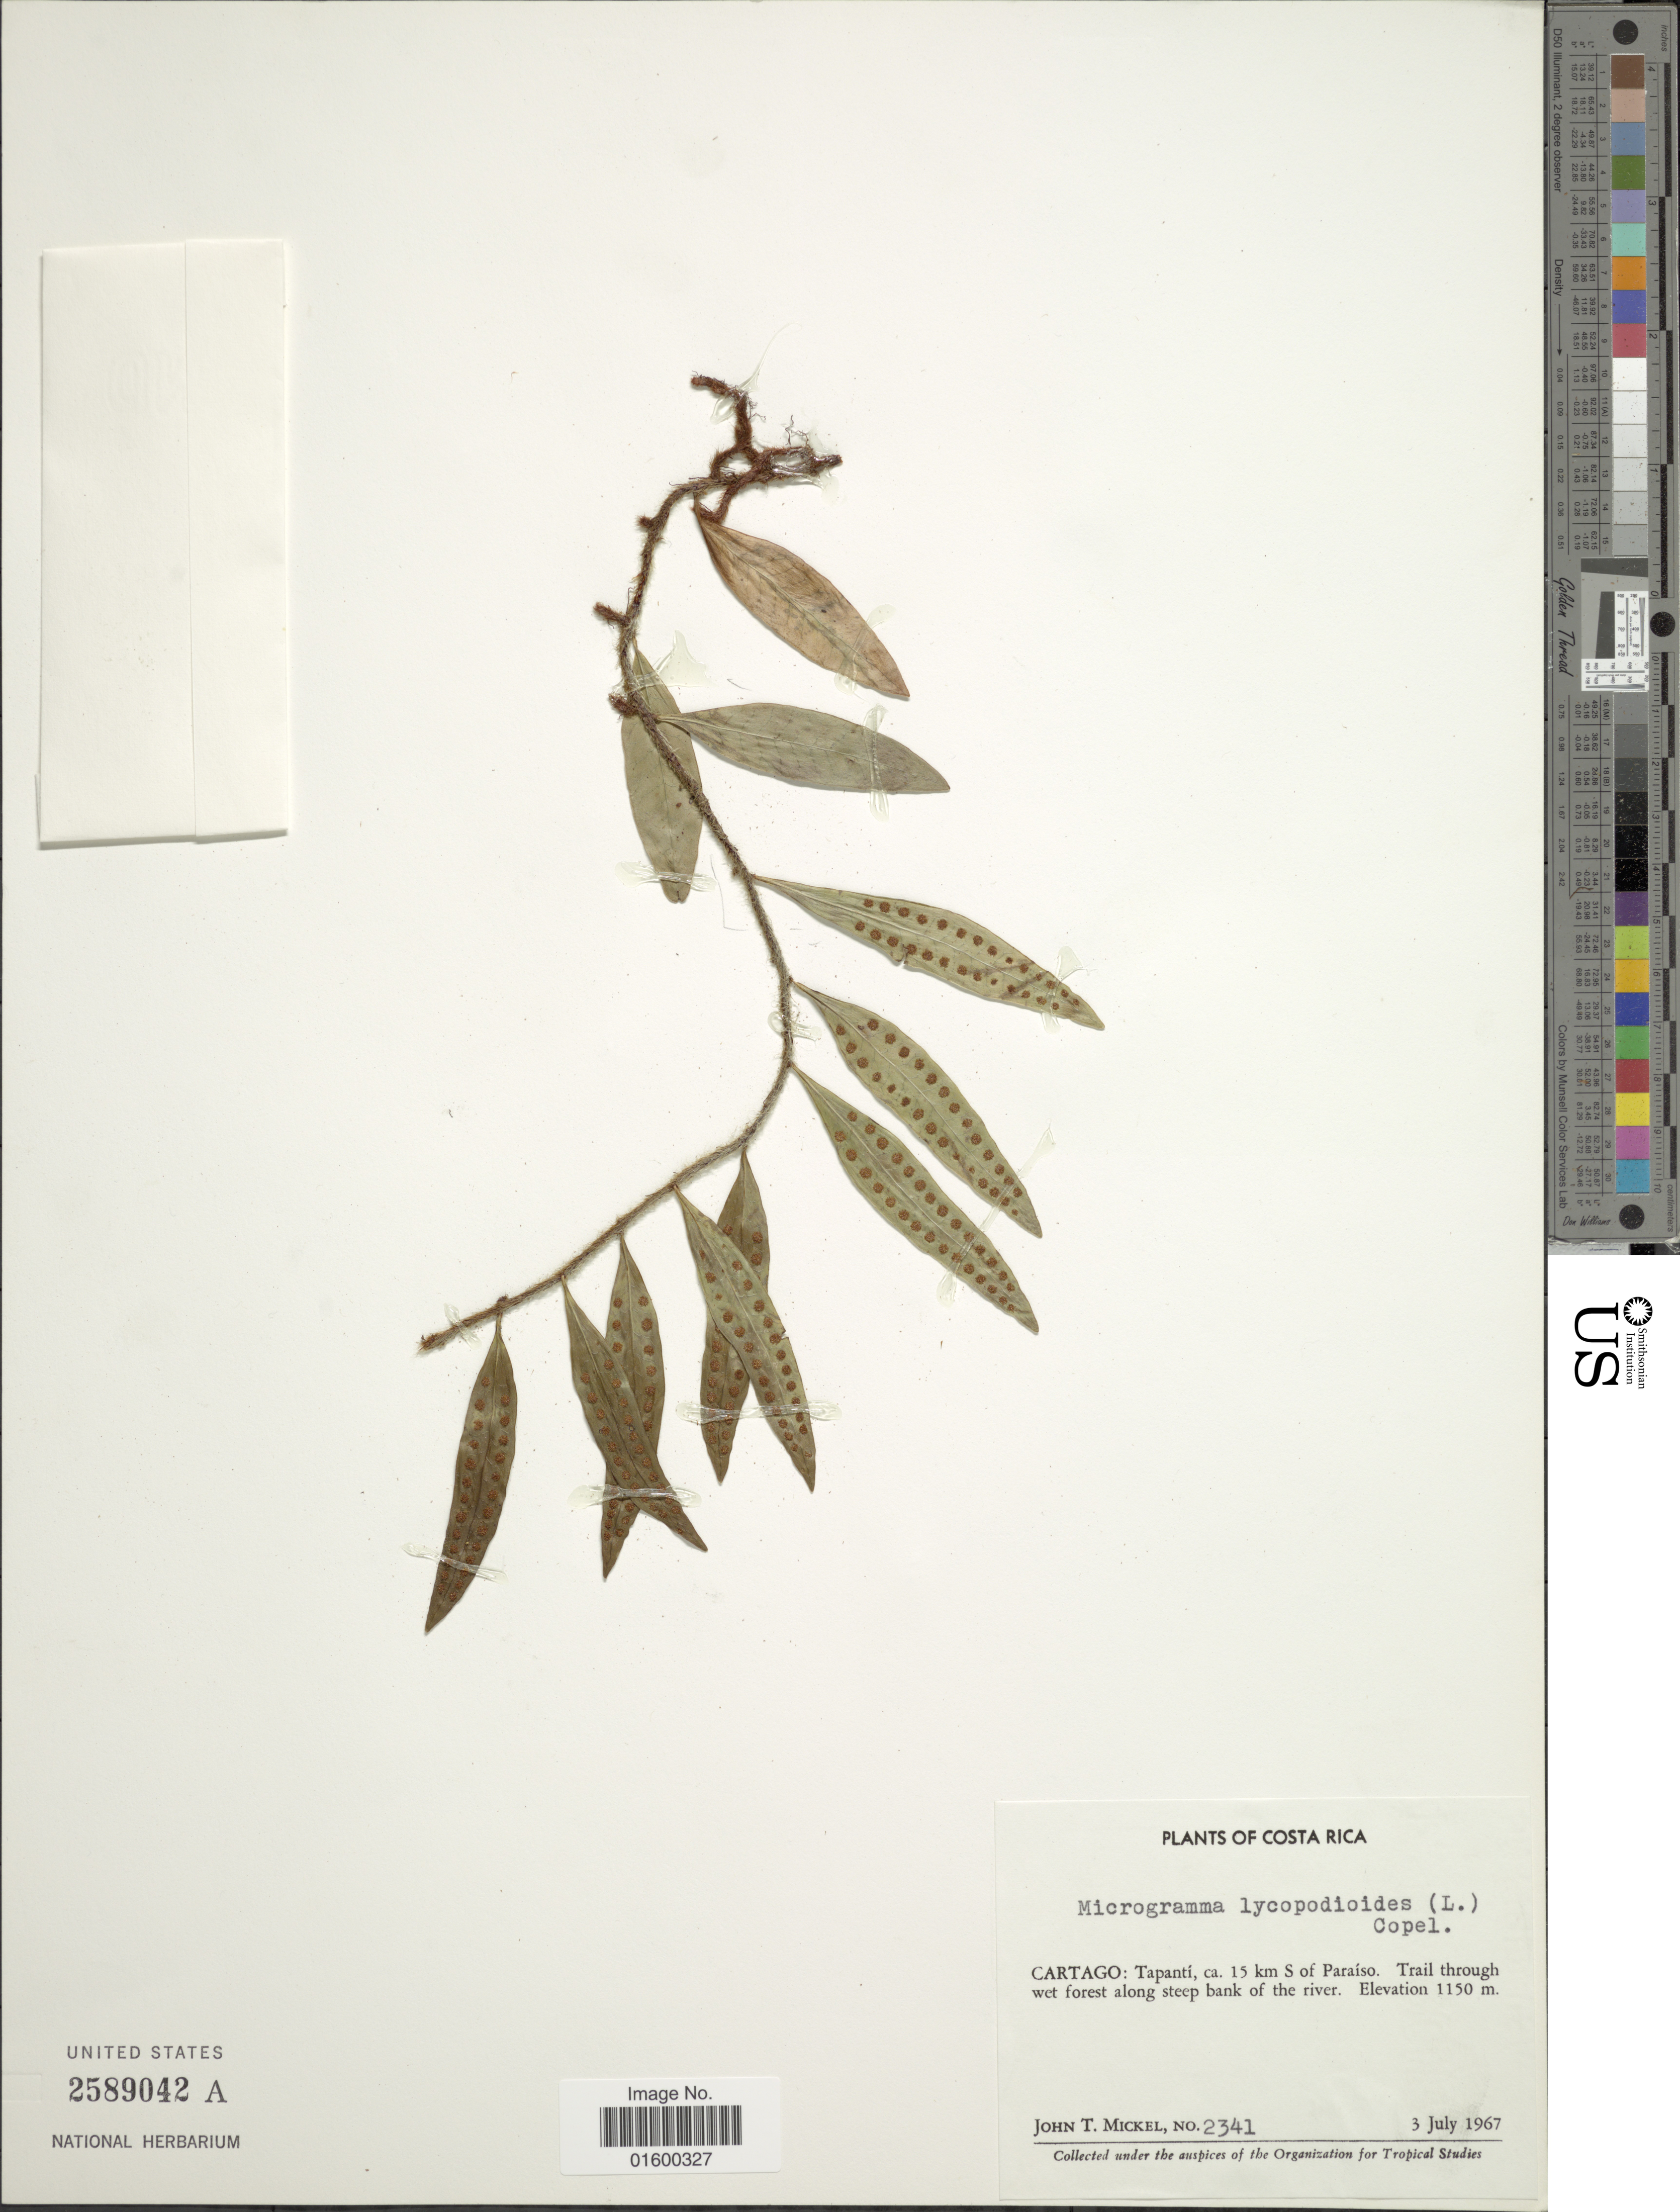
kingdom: Plantae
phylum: Tracheophyta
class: Polypodiopsida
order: Polypodiales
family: Polypodiaceae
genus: Microgramma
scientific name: Microgramma lycopodioides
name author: (L.) Copel.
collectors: J. T. Mickel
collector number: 2341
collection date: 1967-07-03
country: Costa Rica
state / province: Cartago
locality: Cartago: Tapanti, ca 15 km S of Paraiso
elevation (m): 1150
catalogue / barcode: US 2589042A